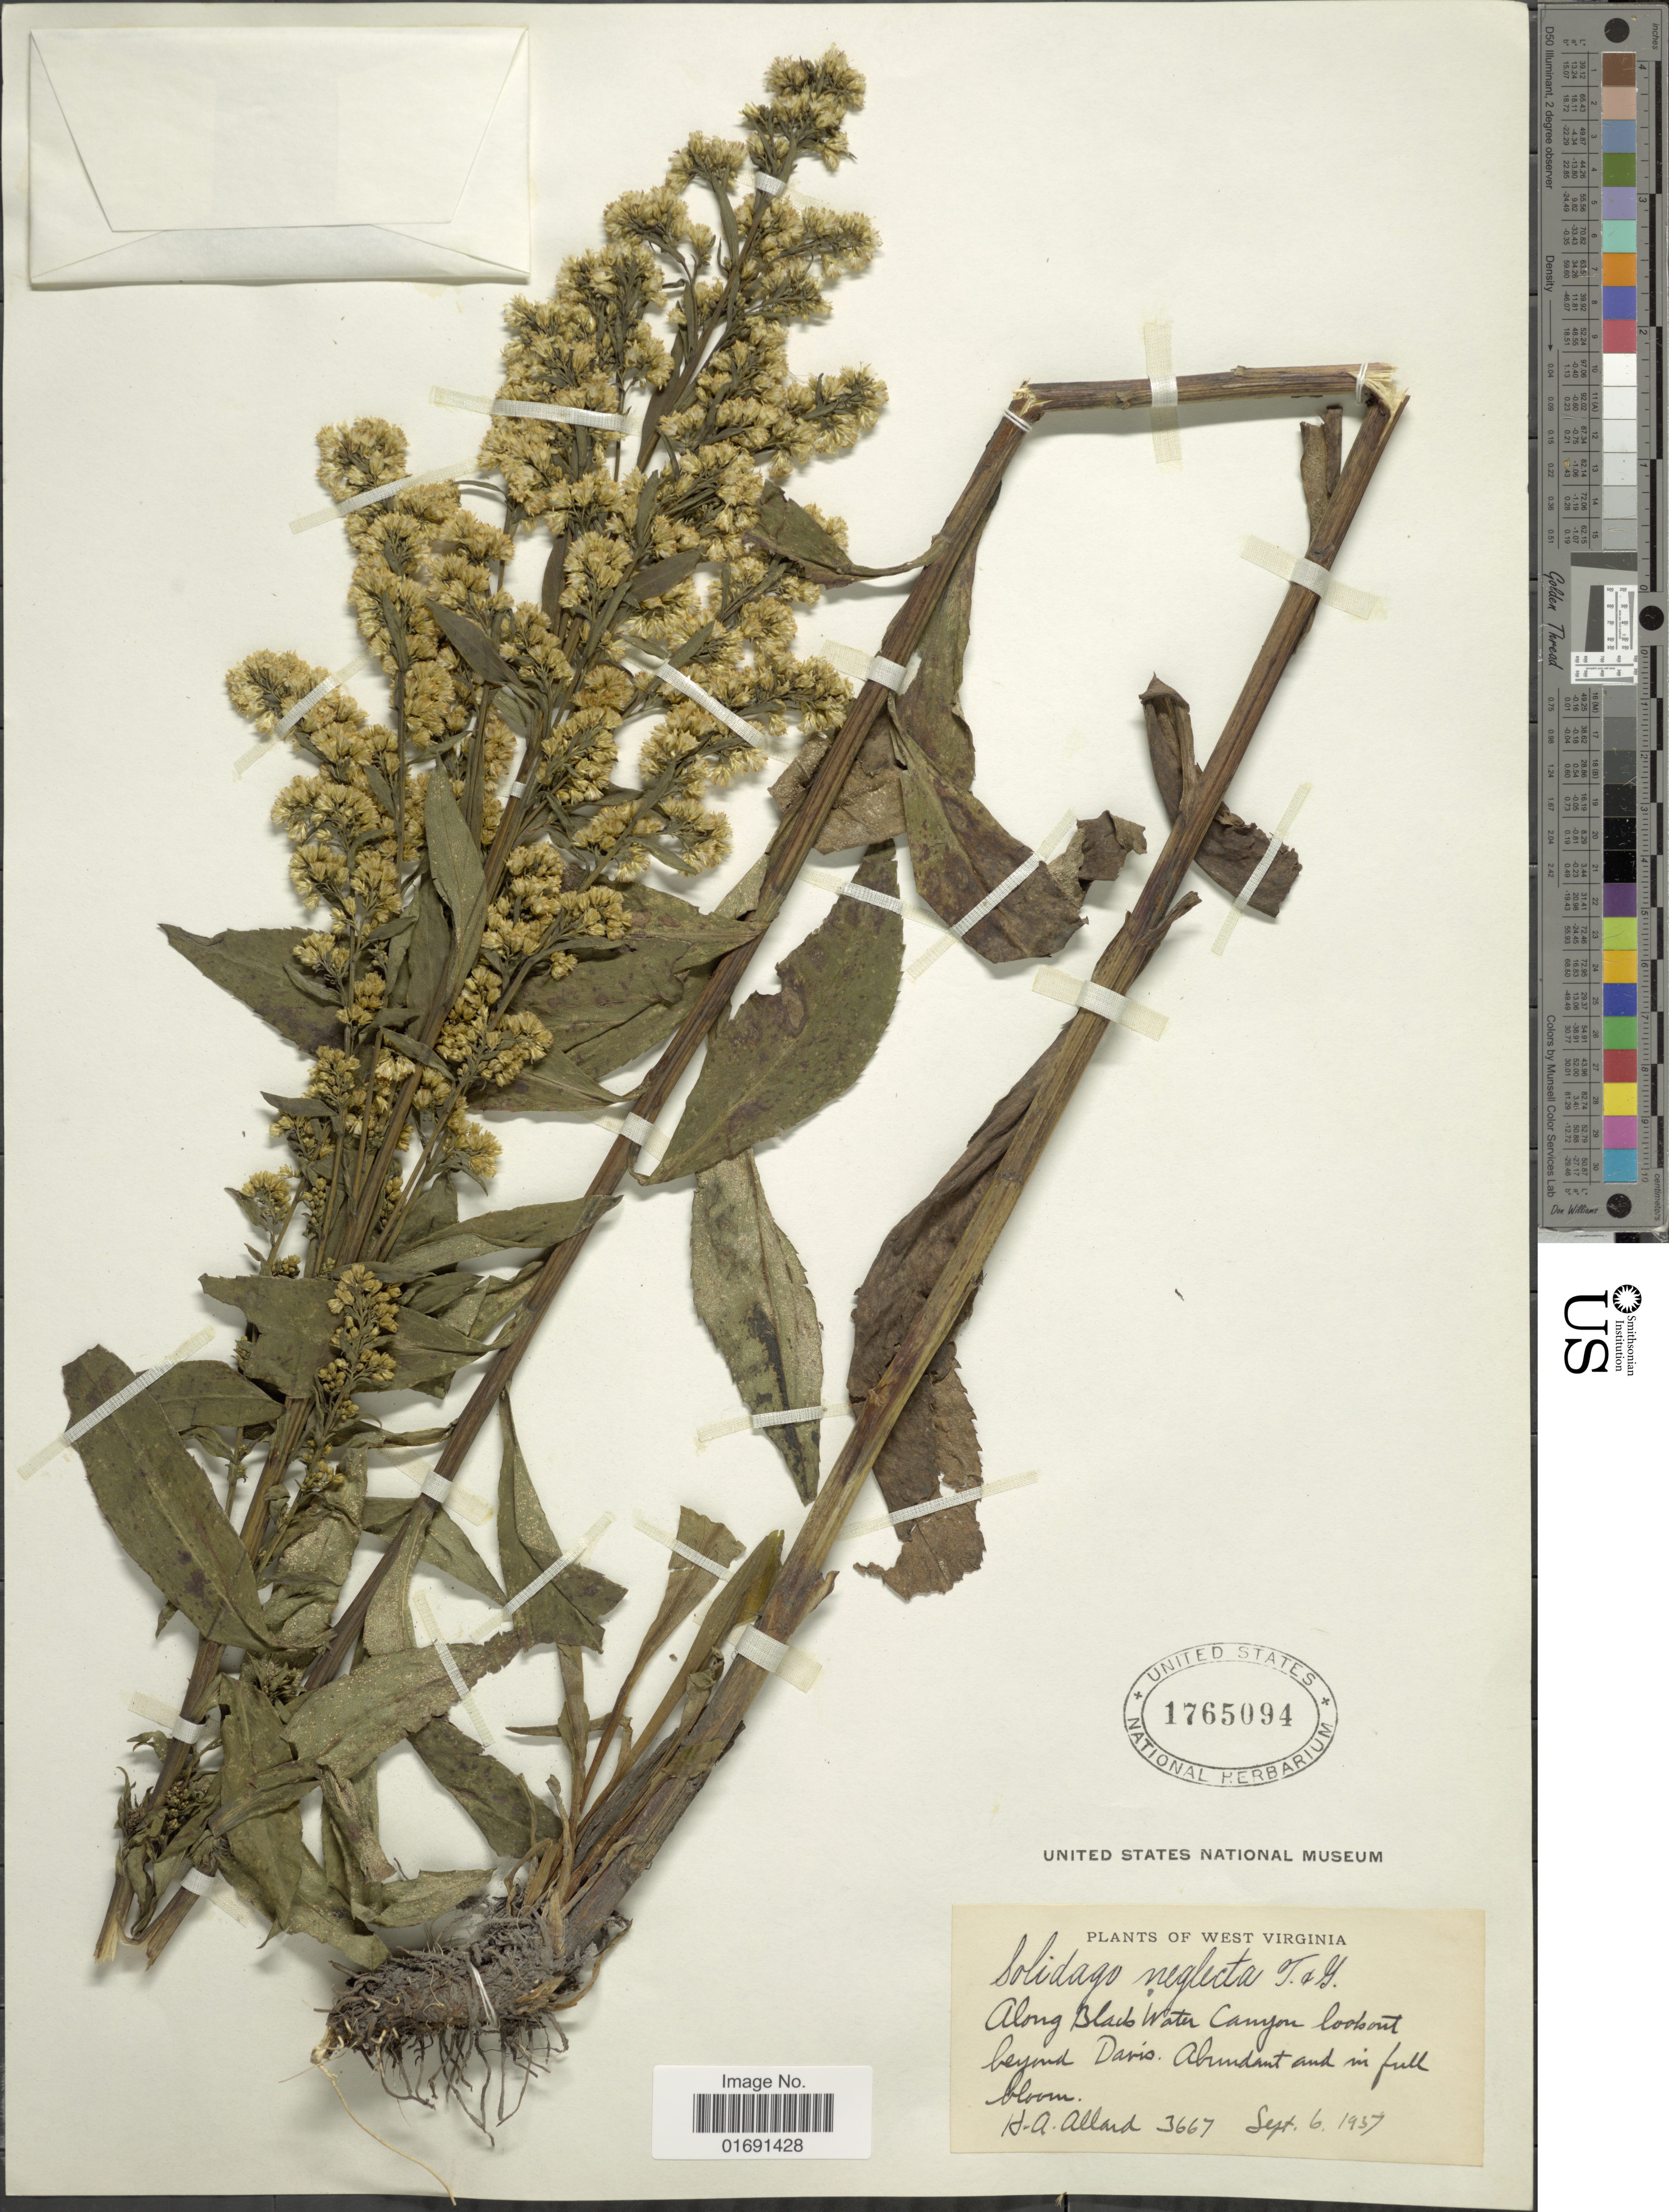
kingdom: Plantae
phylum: Tracheophyta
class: Magnoliopsida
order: Asterales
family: Asteraceae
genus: Solidago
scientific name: Solidago uniligulata var. neglecta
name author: Fernald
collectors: H. A. Allard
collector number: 3667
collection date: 1937-09-06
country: United States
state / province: West Virginia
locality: Along Black Water Canyon lookout beyond Davis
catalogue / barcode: US 1765094